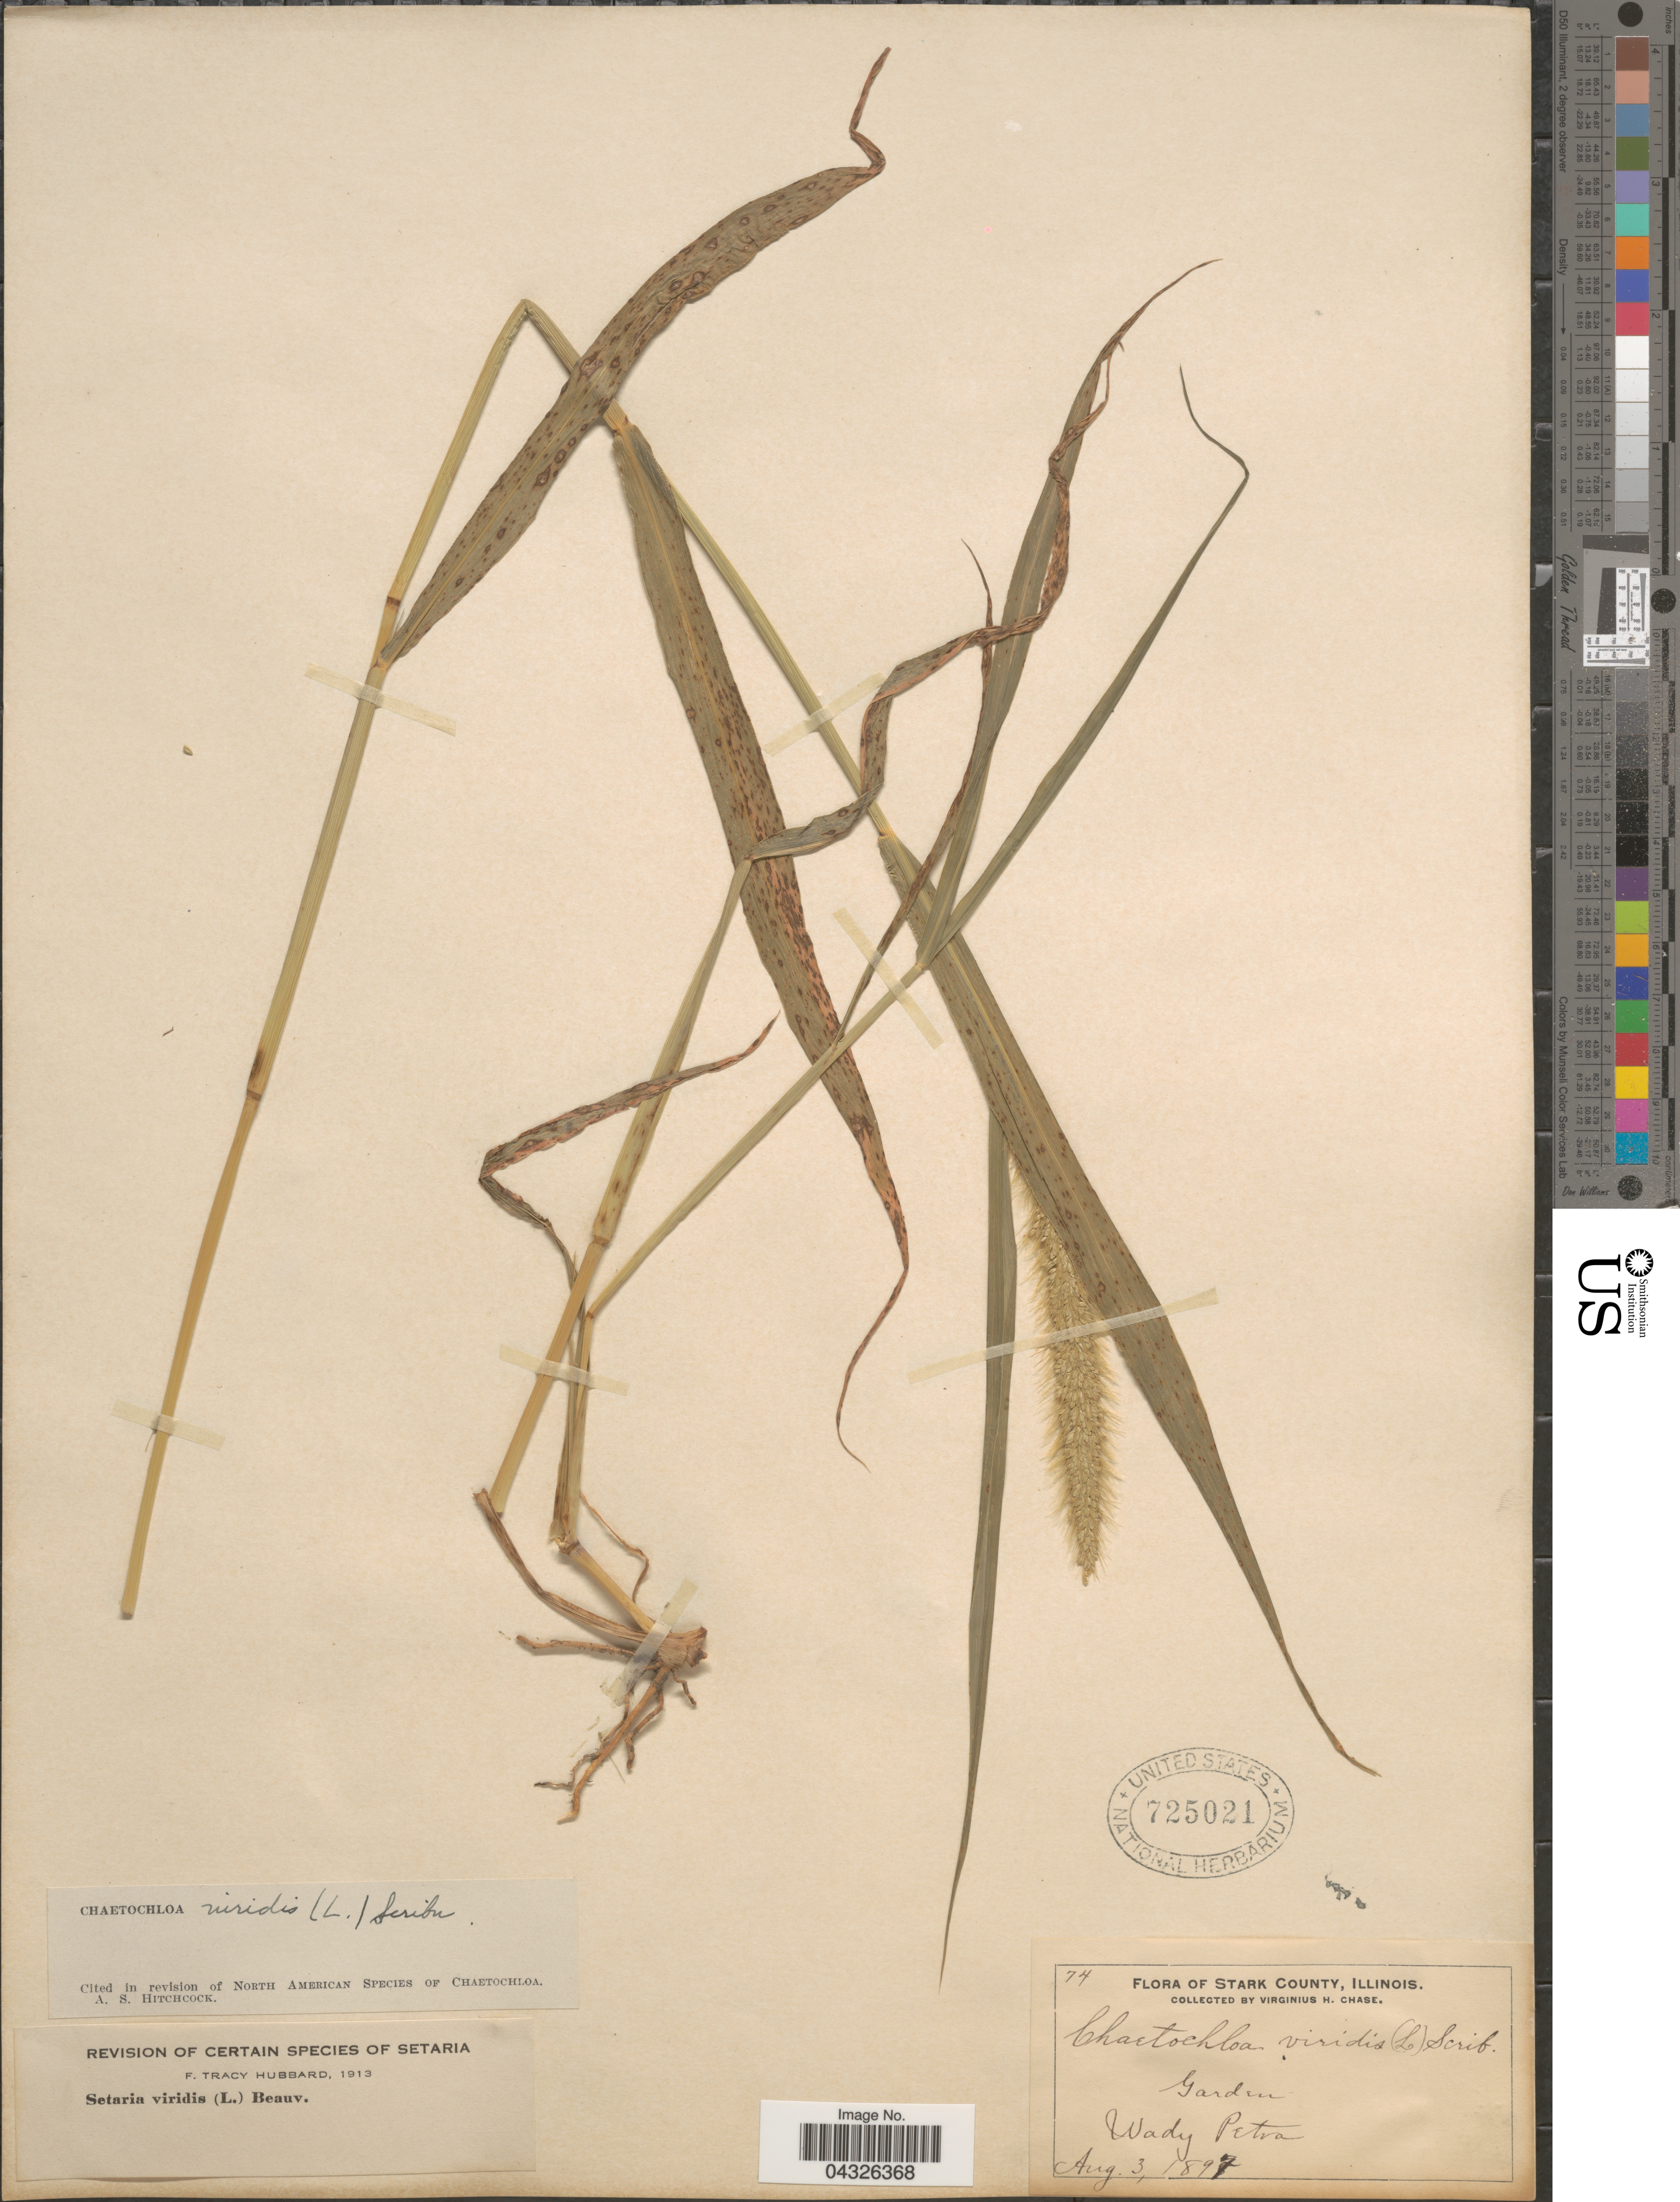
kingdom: Plantae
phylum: Tracheophyta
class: Liliopsida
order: Poales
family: Poaceae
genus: Setaria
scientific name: Setaria viridis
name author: (L.) P. Beauv.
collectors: V. H. Chase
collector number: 74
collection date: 1897-08-03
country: United States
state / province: Illinois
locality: Stark County. Garden. Wady Petra.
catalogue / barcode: US 725021